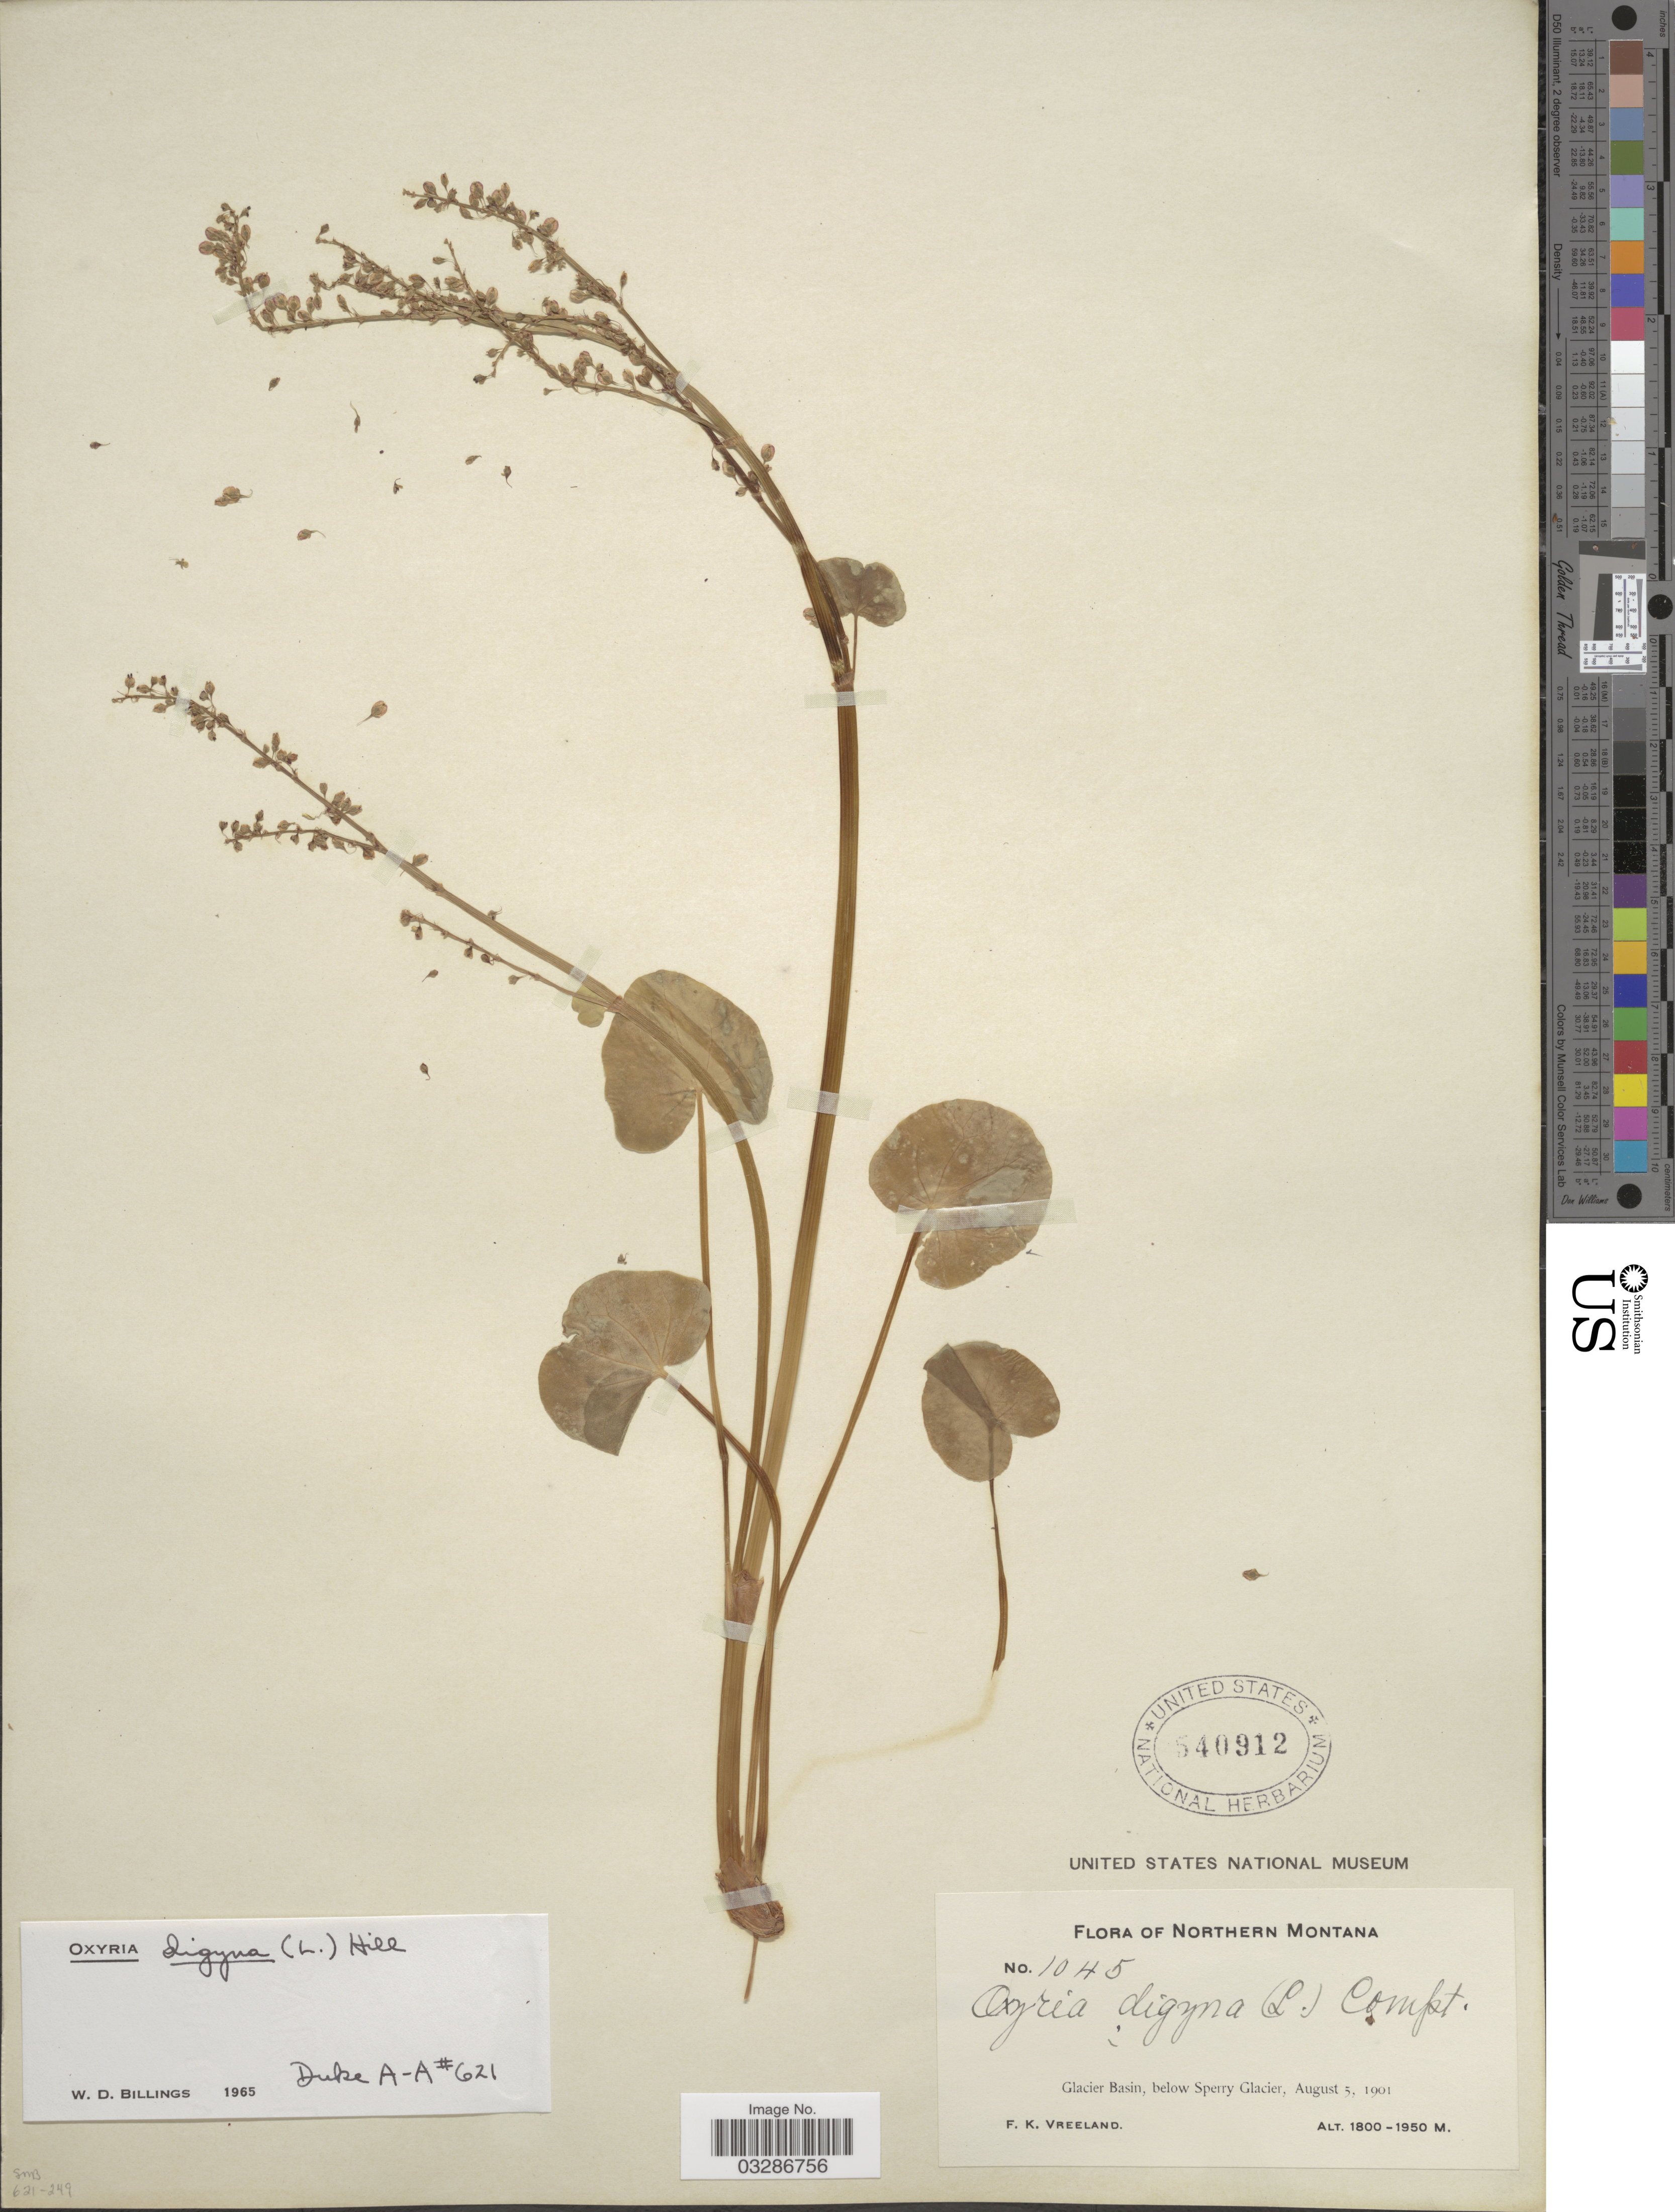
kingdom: Plantae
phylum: Tracheophyta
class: Magnoliopsida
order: Caryophyllales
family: Polygonaceae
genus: Oxyria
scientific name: Oxyria digyna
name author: (L.) Hill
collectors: F. Vreeland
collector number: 1045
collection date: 1901-08-05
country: United States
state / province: Montana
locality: Northern Montana. Glacier Basin, below Sperry Glacier.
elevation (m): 1800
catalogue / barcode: US 540912